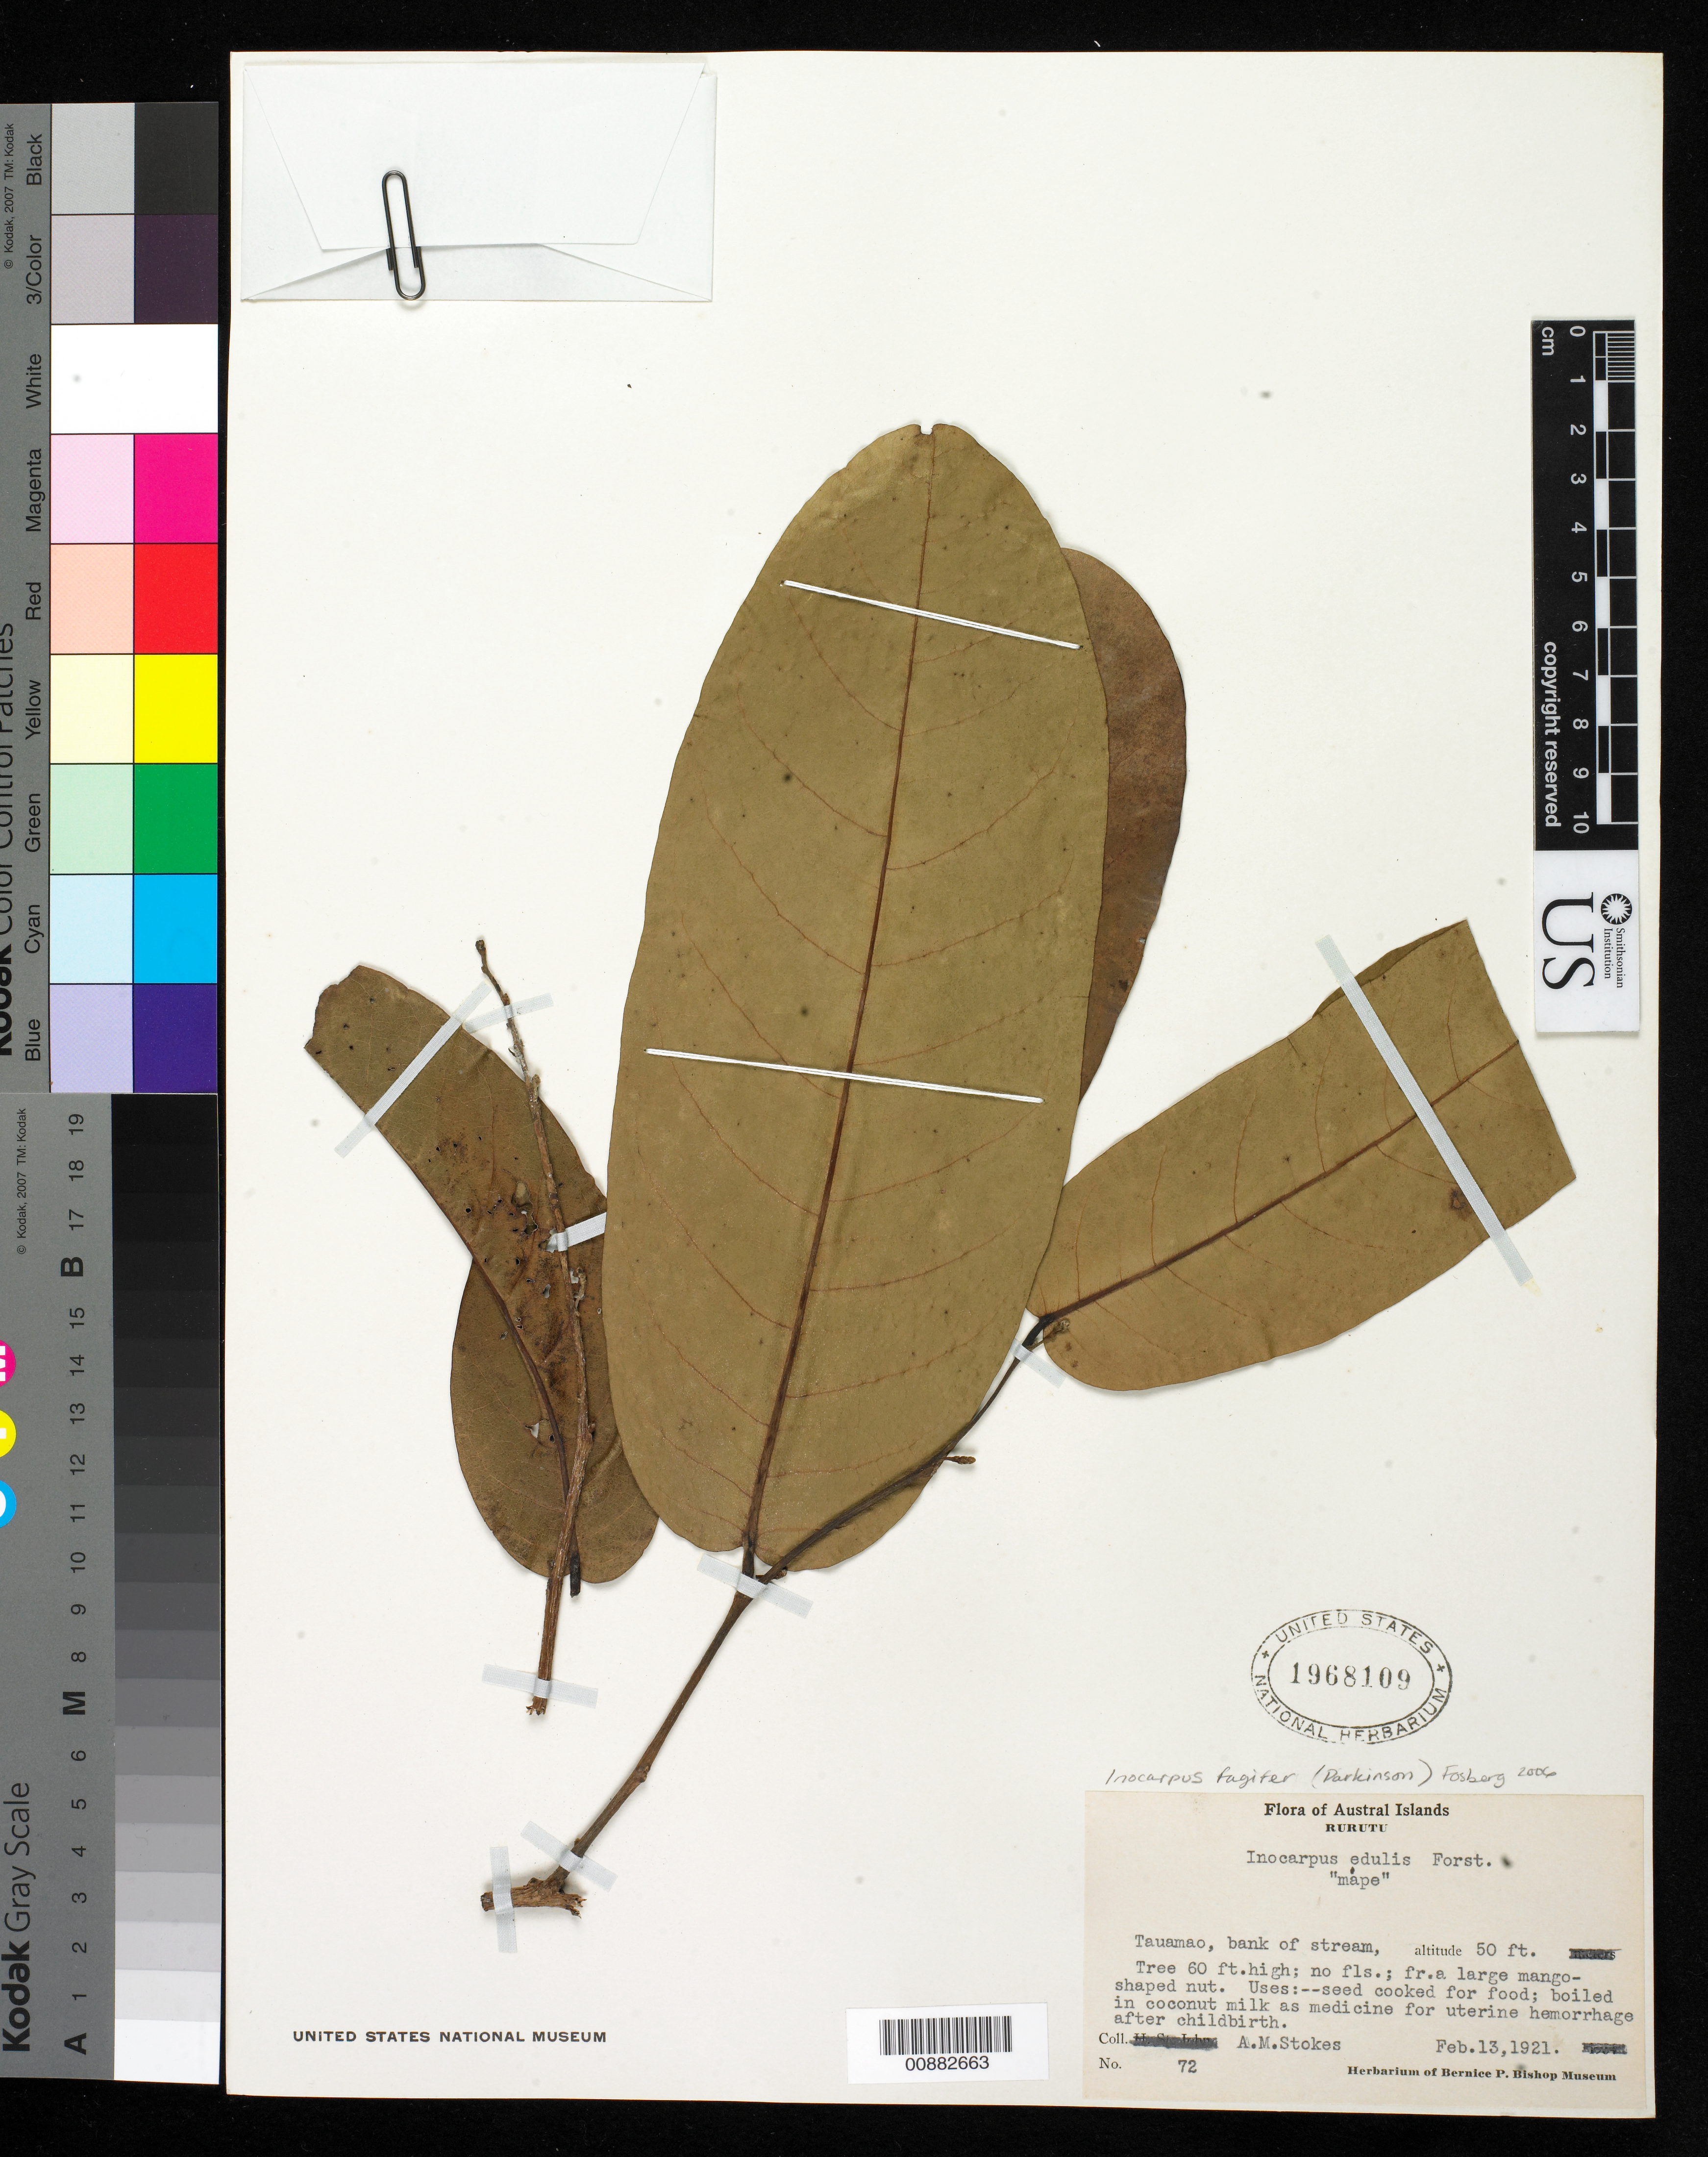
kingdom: Plantae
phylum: Tracheophyta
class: Magnoliopsida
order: Fabales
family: Fabaceae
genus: Inocarpus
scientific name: Inocarpus fagifer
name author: (Parkinson) Fosberg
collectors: A. M. Stokes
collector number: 72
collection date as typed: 13 Feb 1921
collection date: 1921-02-13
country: Micronesia, Federated States of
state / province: Pohnpei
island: Pohnpei [Ponape]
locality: Pahnpwet, Takaiu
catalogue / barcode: US 1968109